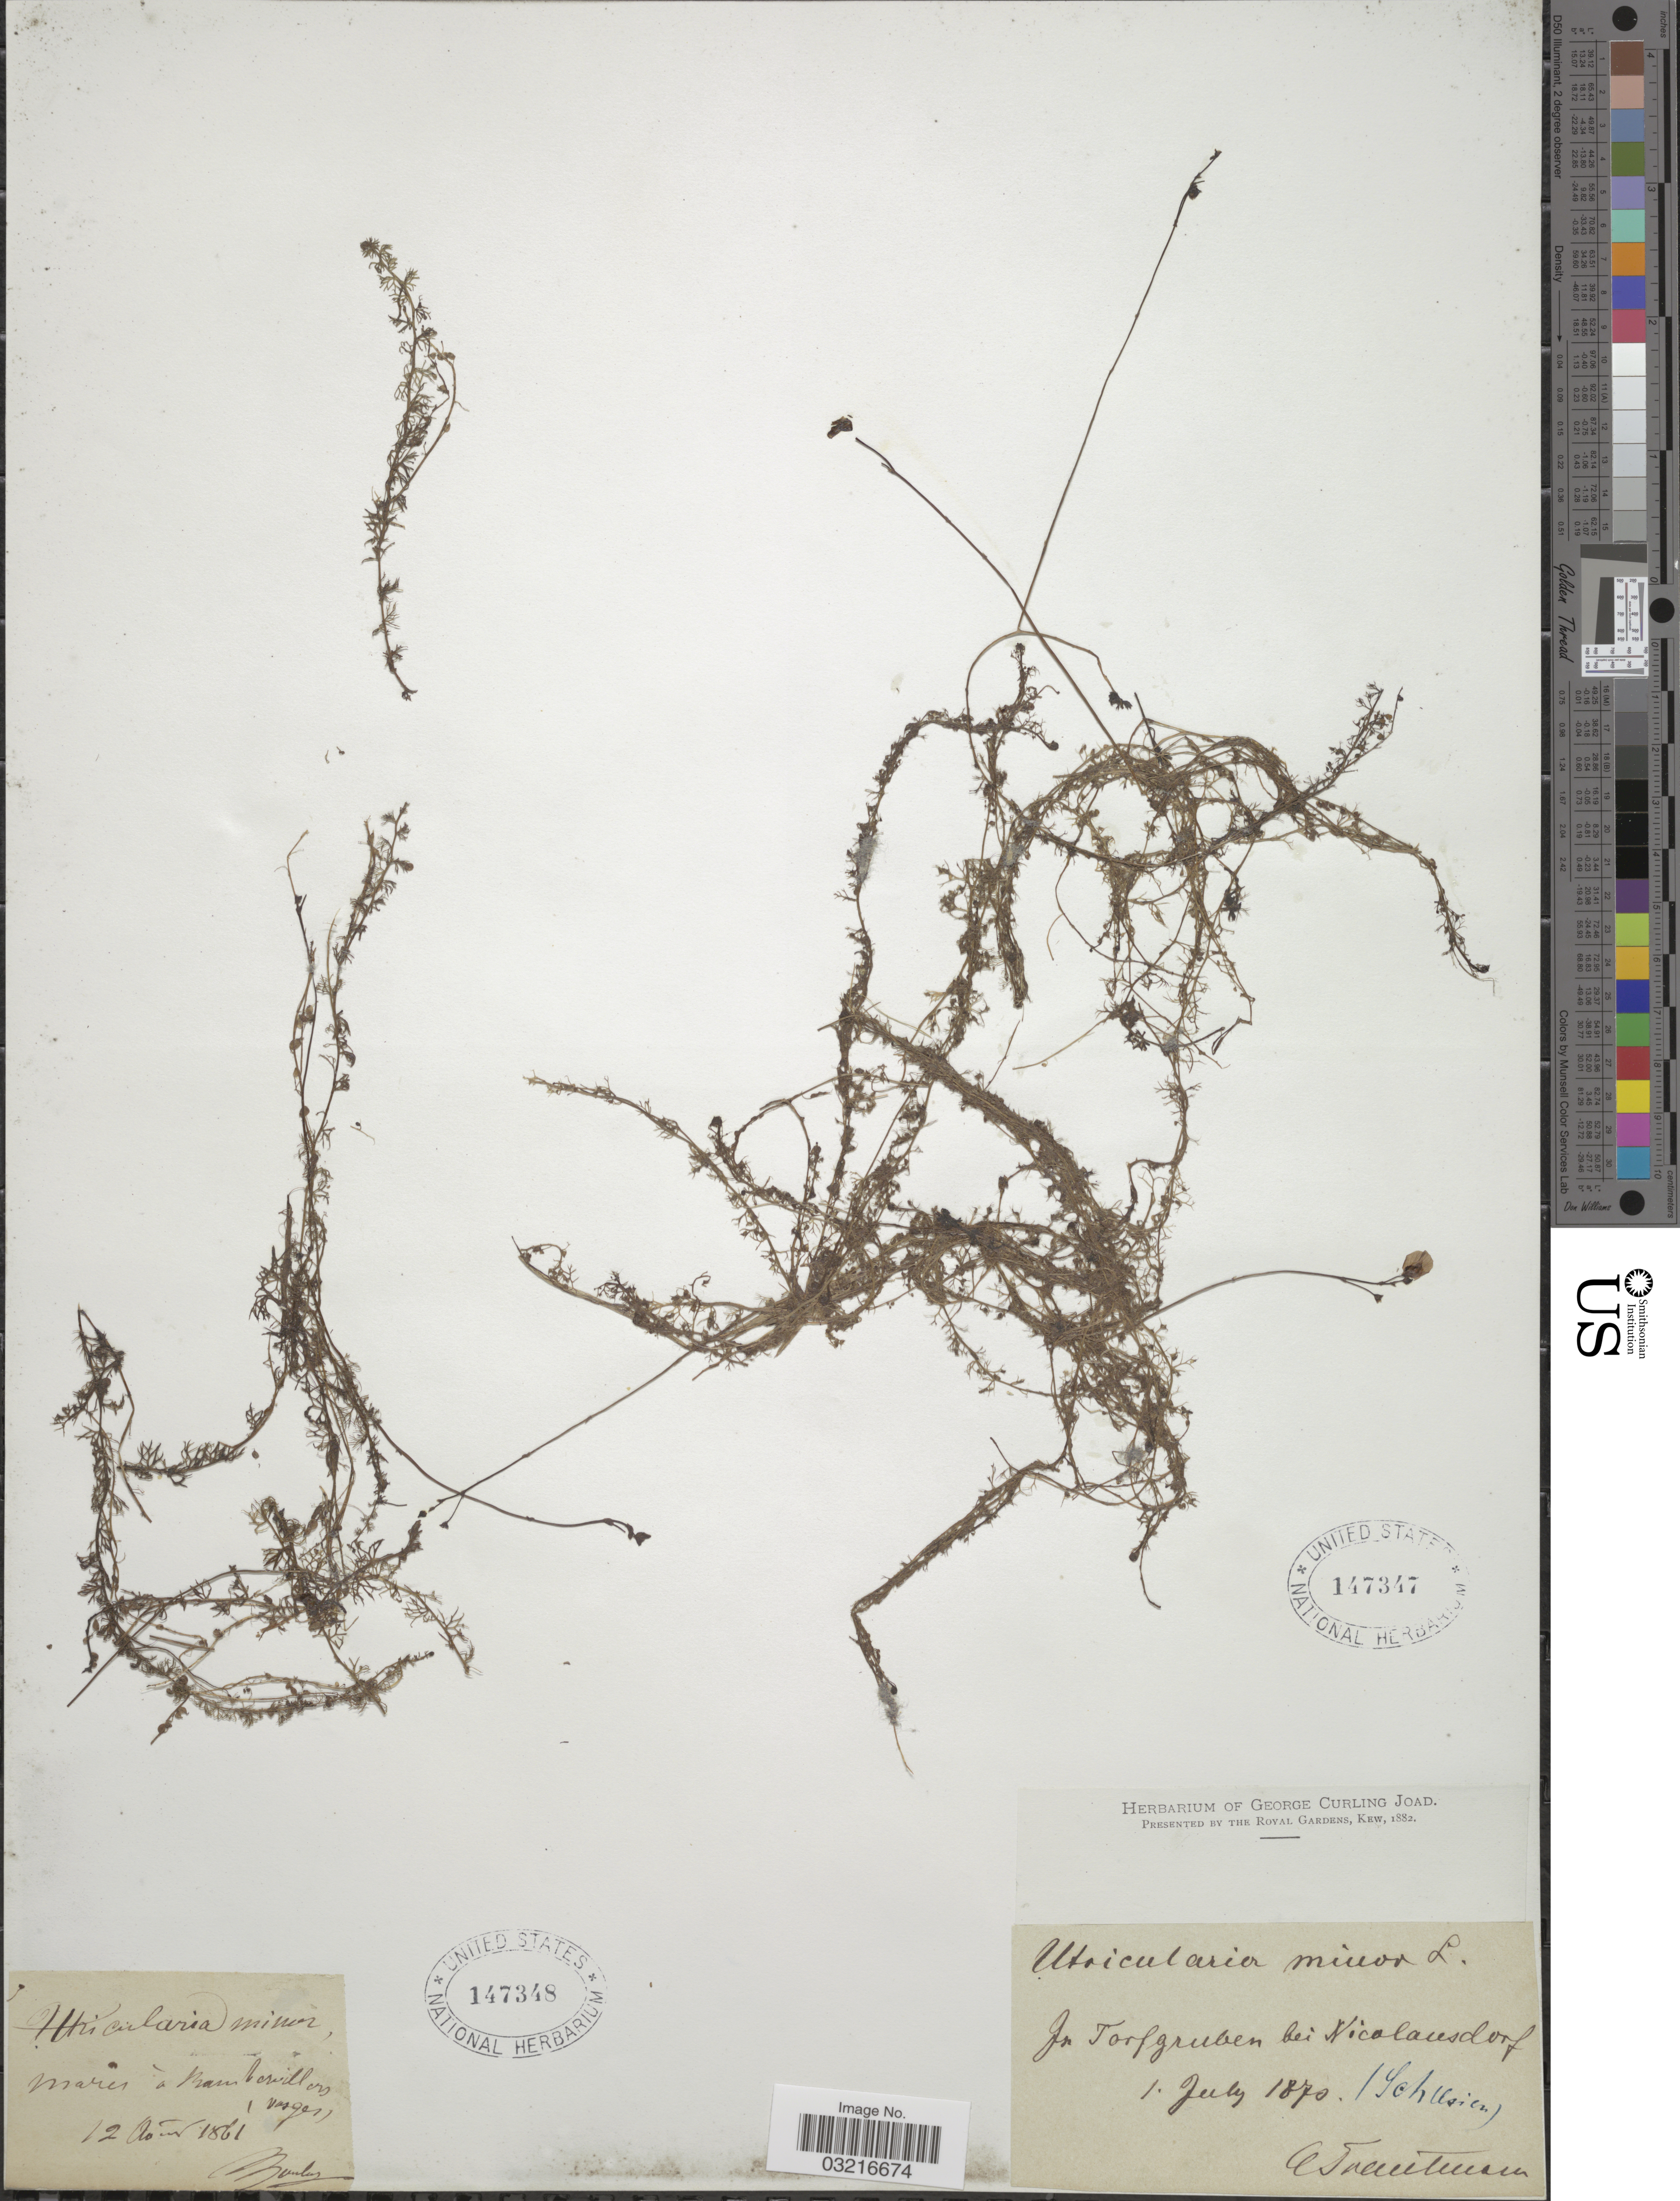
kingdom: Plantae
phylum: Tracheophyta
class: Magnoliopsida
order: Lamiales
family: Lentibulariaceae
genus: Utricularia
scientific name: Utricularia minor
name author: L.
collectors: E. Trautman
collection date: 1870-07-01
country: Poland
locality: In Torfgruben bei Nicolausdorf. (Schlesien).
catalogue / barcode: US 147347